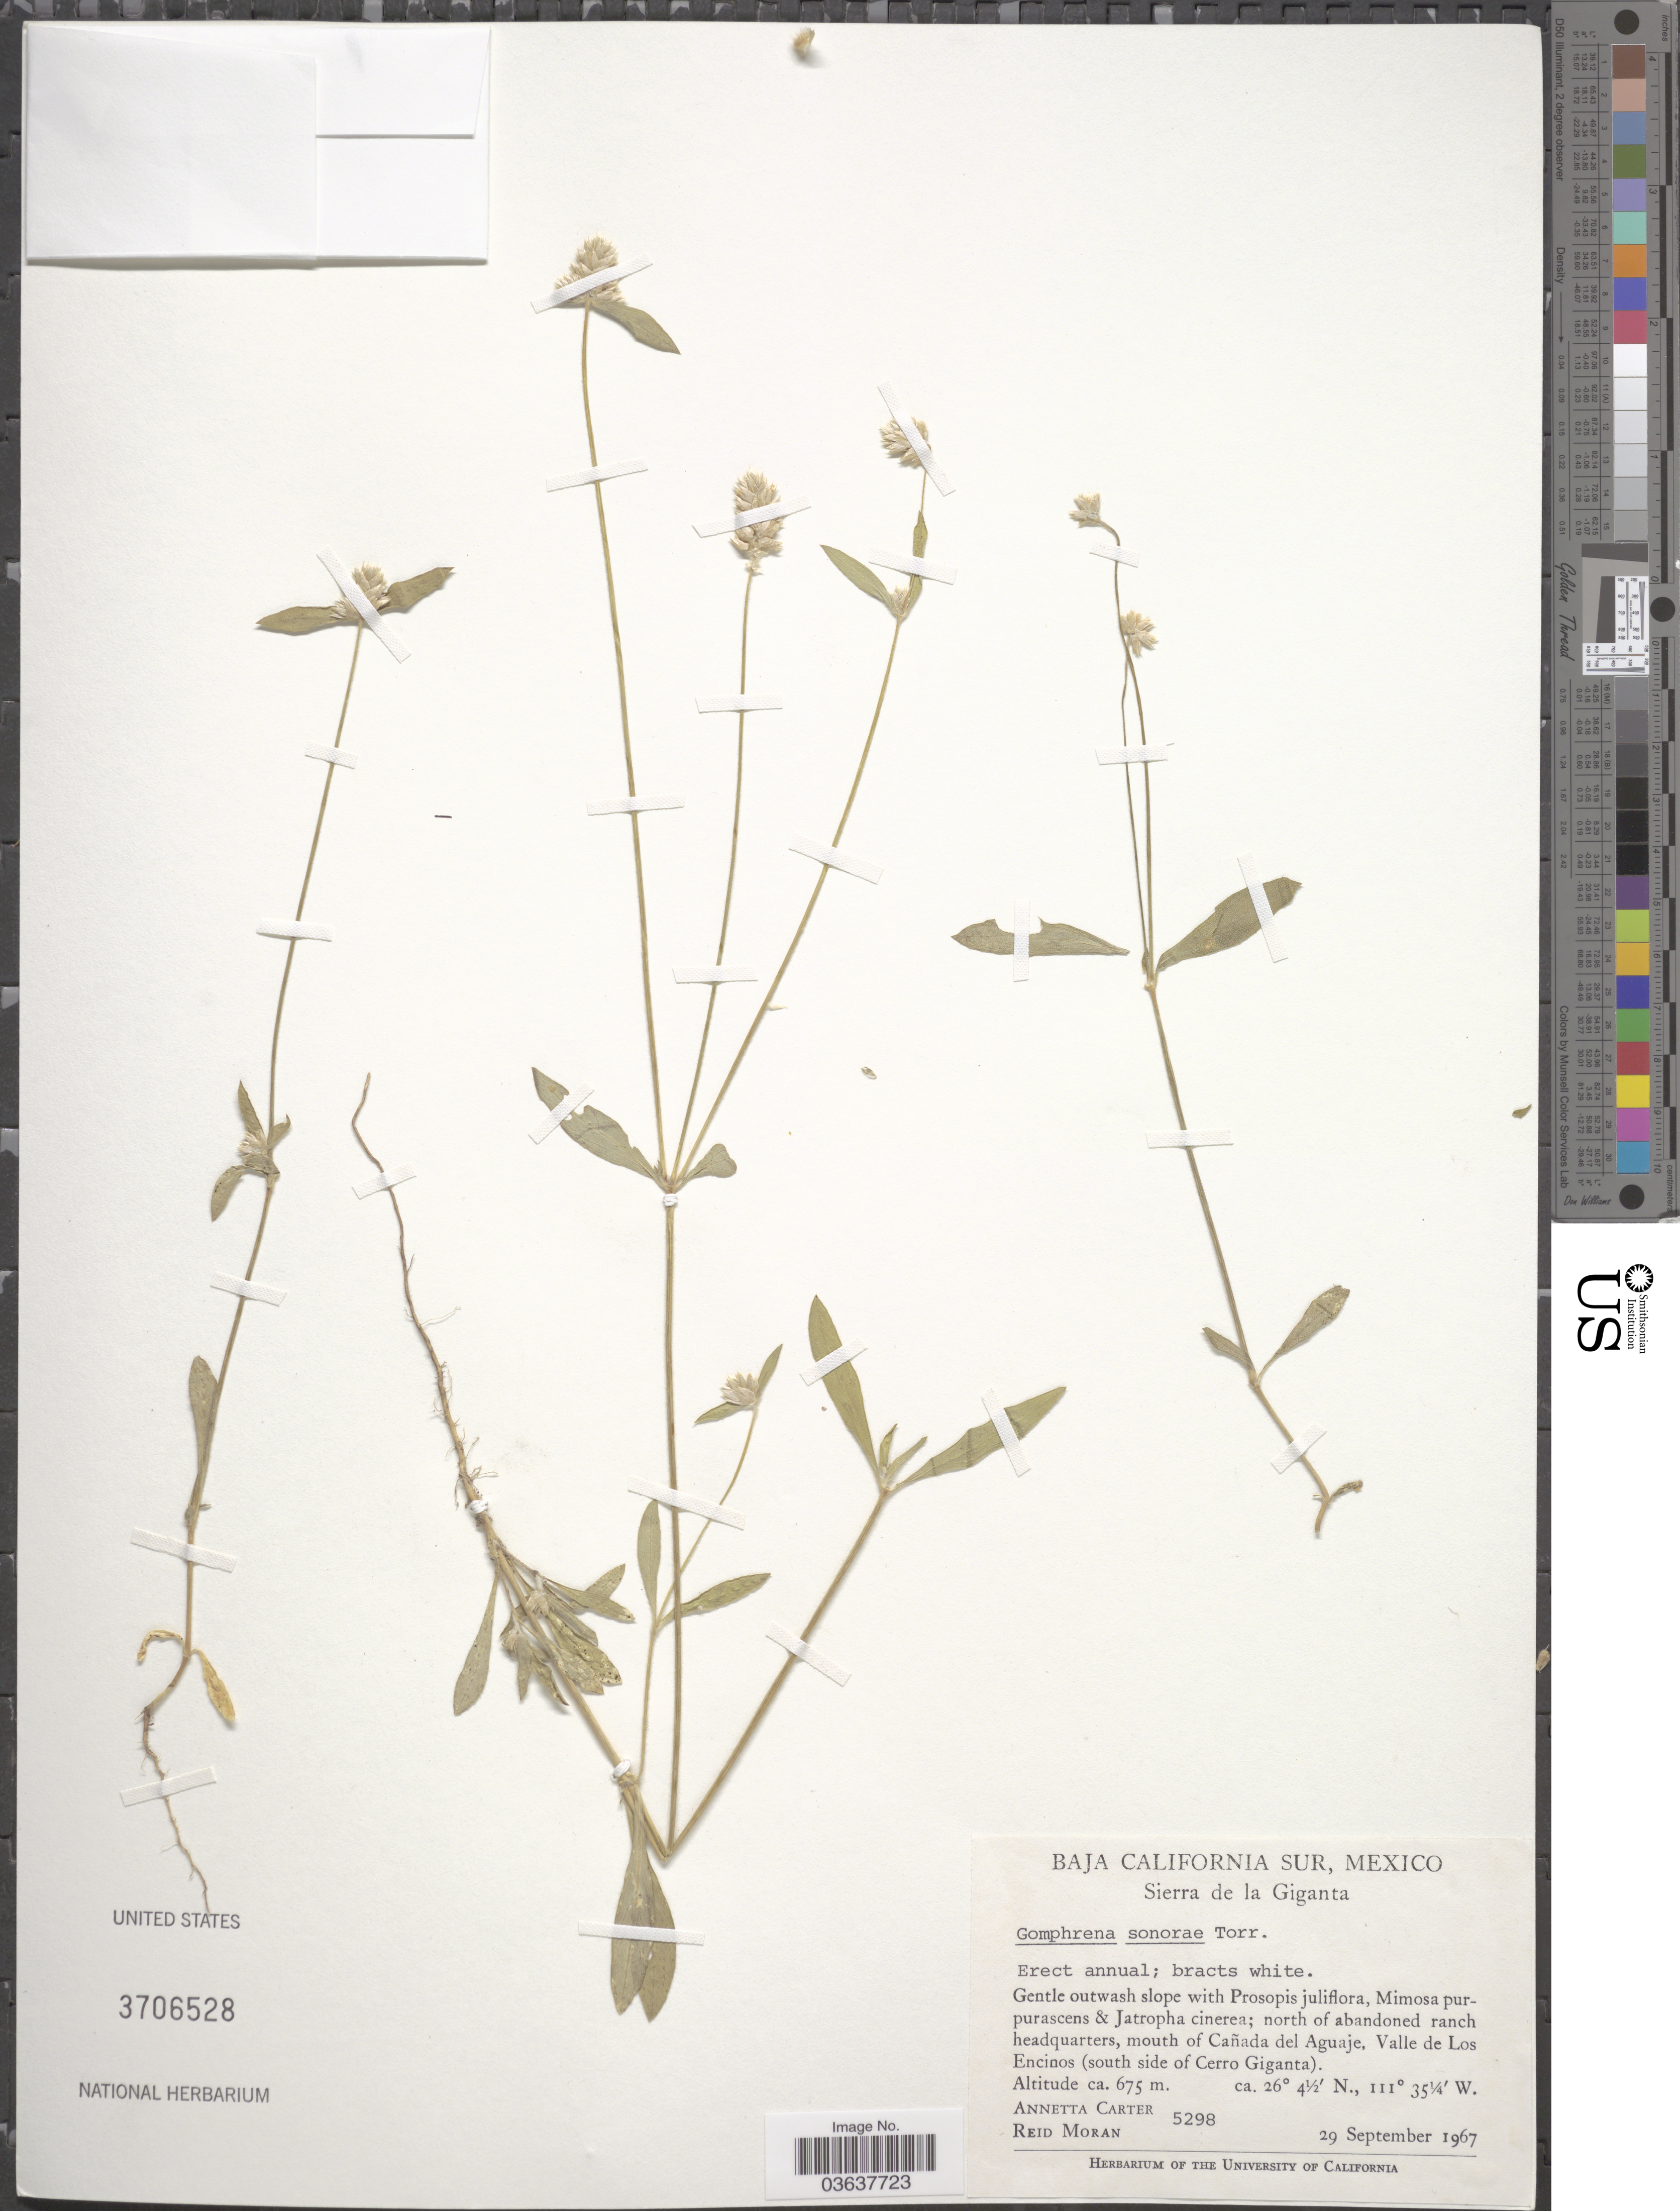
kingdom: Plantae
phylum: Tracheophyta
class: Magnoliopsida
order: Caryophyllales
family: Amaranthaceae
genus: Gomphrena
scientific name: Gomphrena sonorae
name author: Torr. in Emory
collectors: A. Carter & R. Moran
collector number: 5298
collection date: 1967-09-29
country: Mexico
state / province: Baja California Sur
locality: Sierra de la Giganta. North of abandoned ranch headquarters, mouth of Cañada del Aguaje, Valle de Los Encinos (south side of Cerro Gigantea).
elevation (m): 675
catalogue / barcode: US 3706528